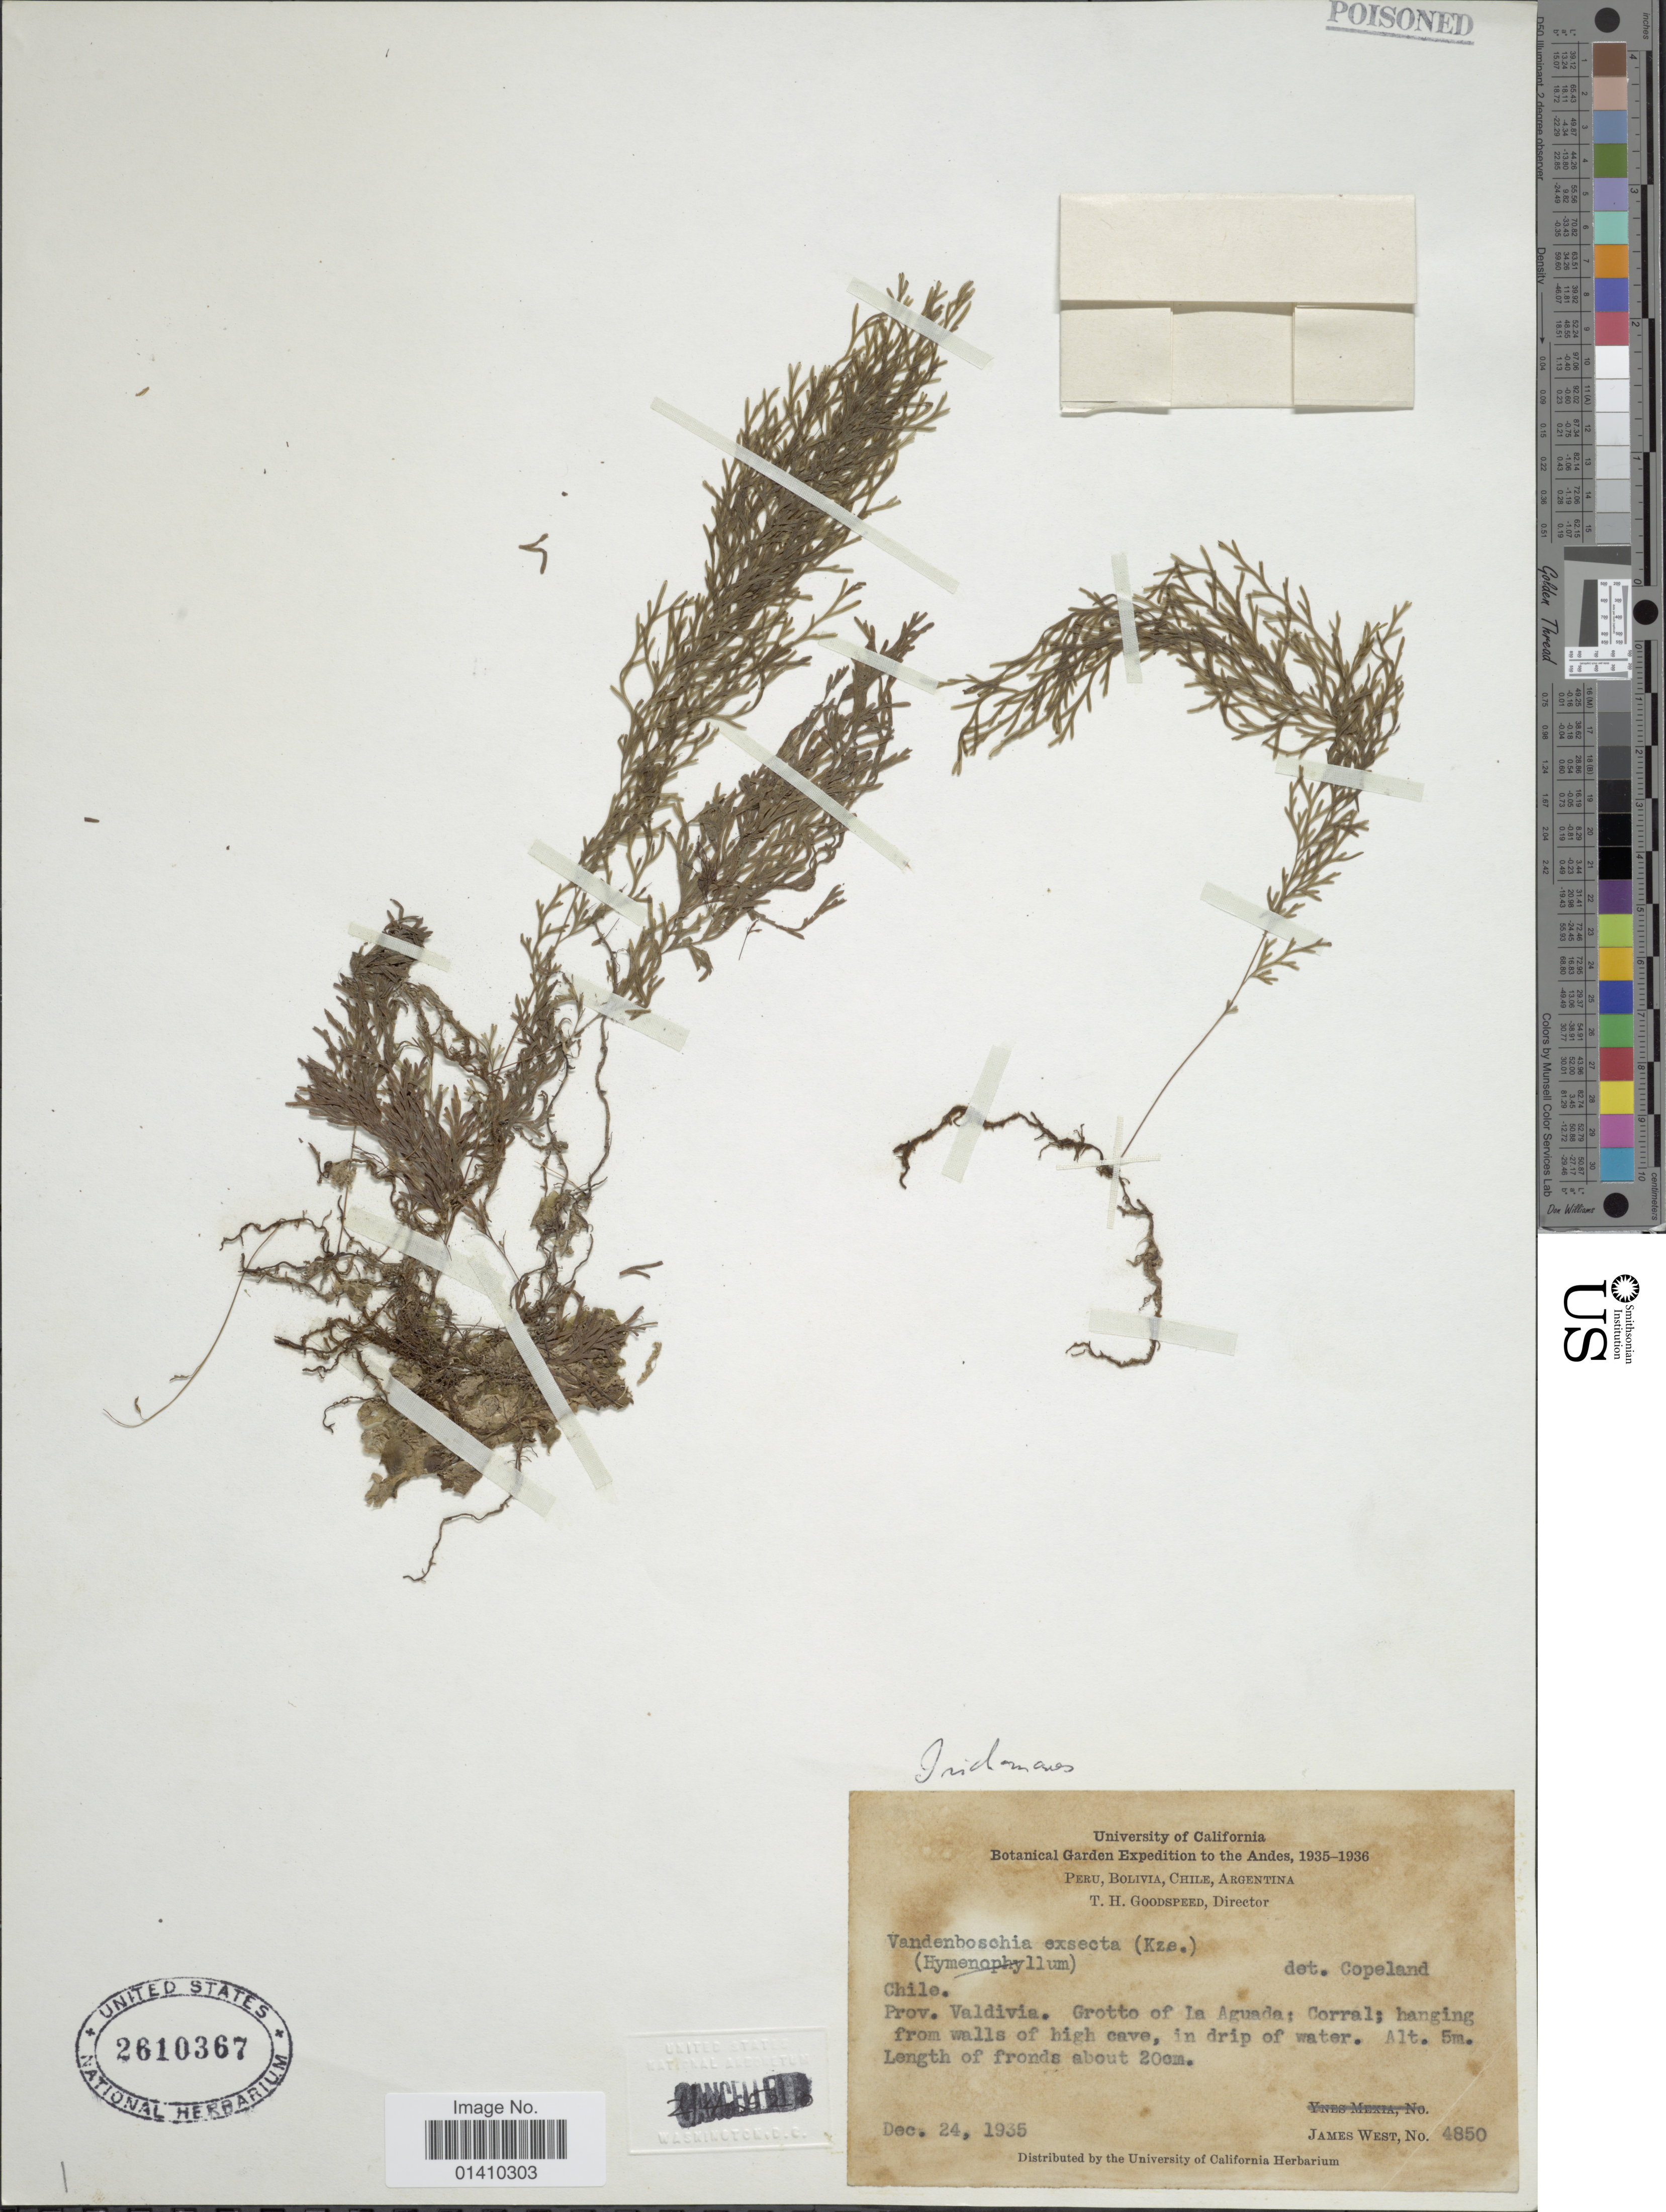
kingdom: Plantae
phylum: Tracheophyta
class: Polypodiopsida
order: Hymenophyllales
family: Hymenophyllaceae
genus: Polyphlebium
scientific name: Polyphlebium exsectum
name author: (Kunze) Ebihara & Dubuisson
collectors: J. West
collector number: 4850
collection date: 1935-12-24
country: Chile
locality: Valdivia. Grotto of La Aguada: Corral; hanging from walls of high cave, in drip of water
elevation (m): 5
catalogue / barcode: US 2610367